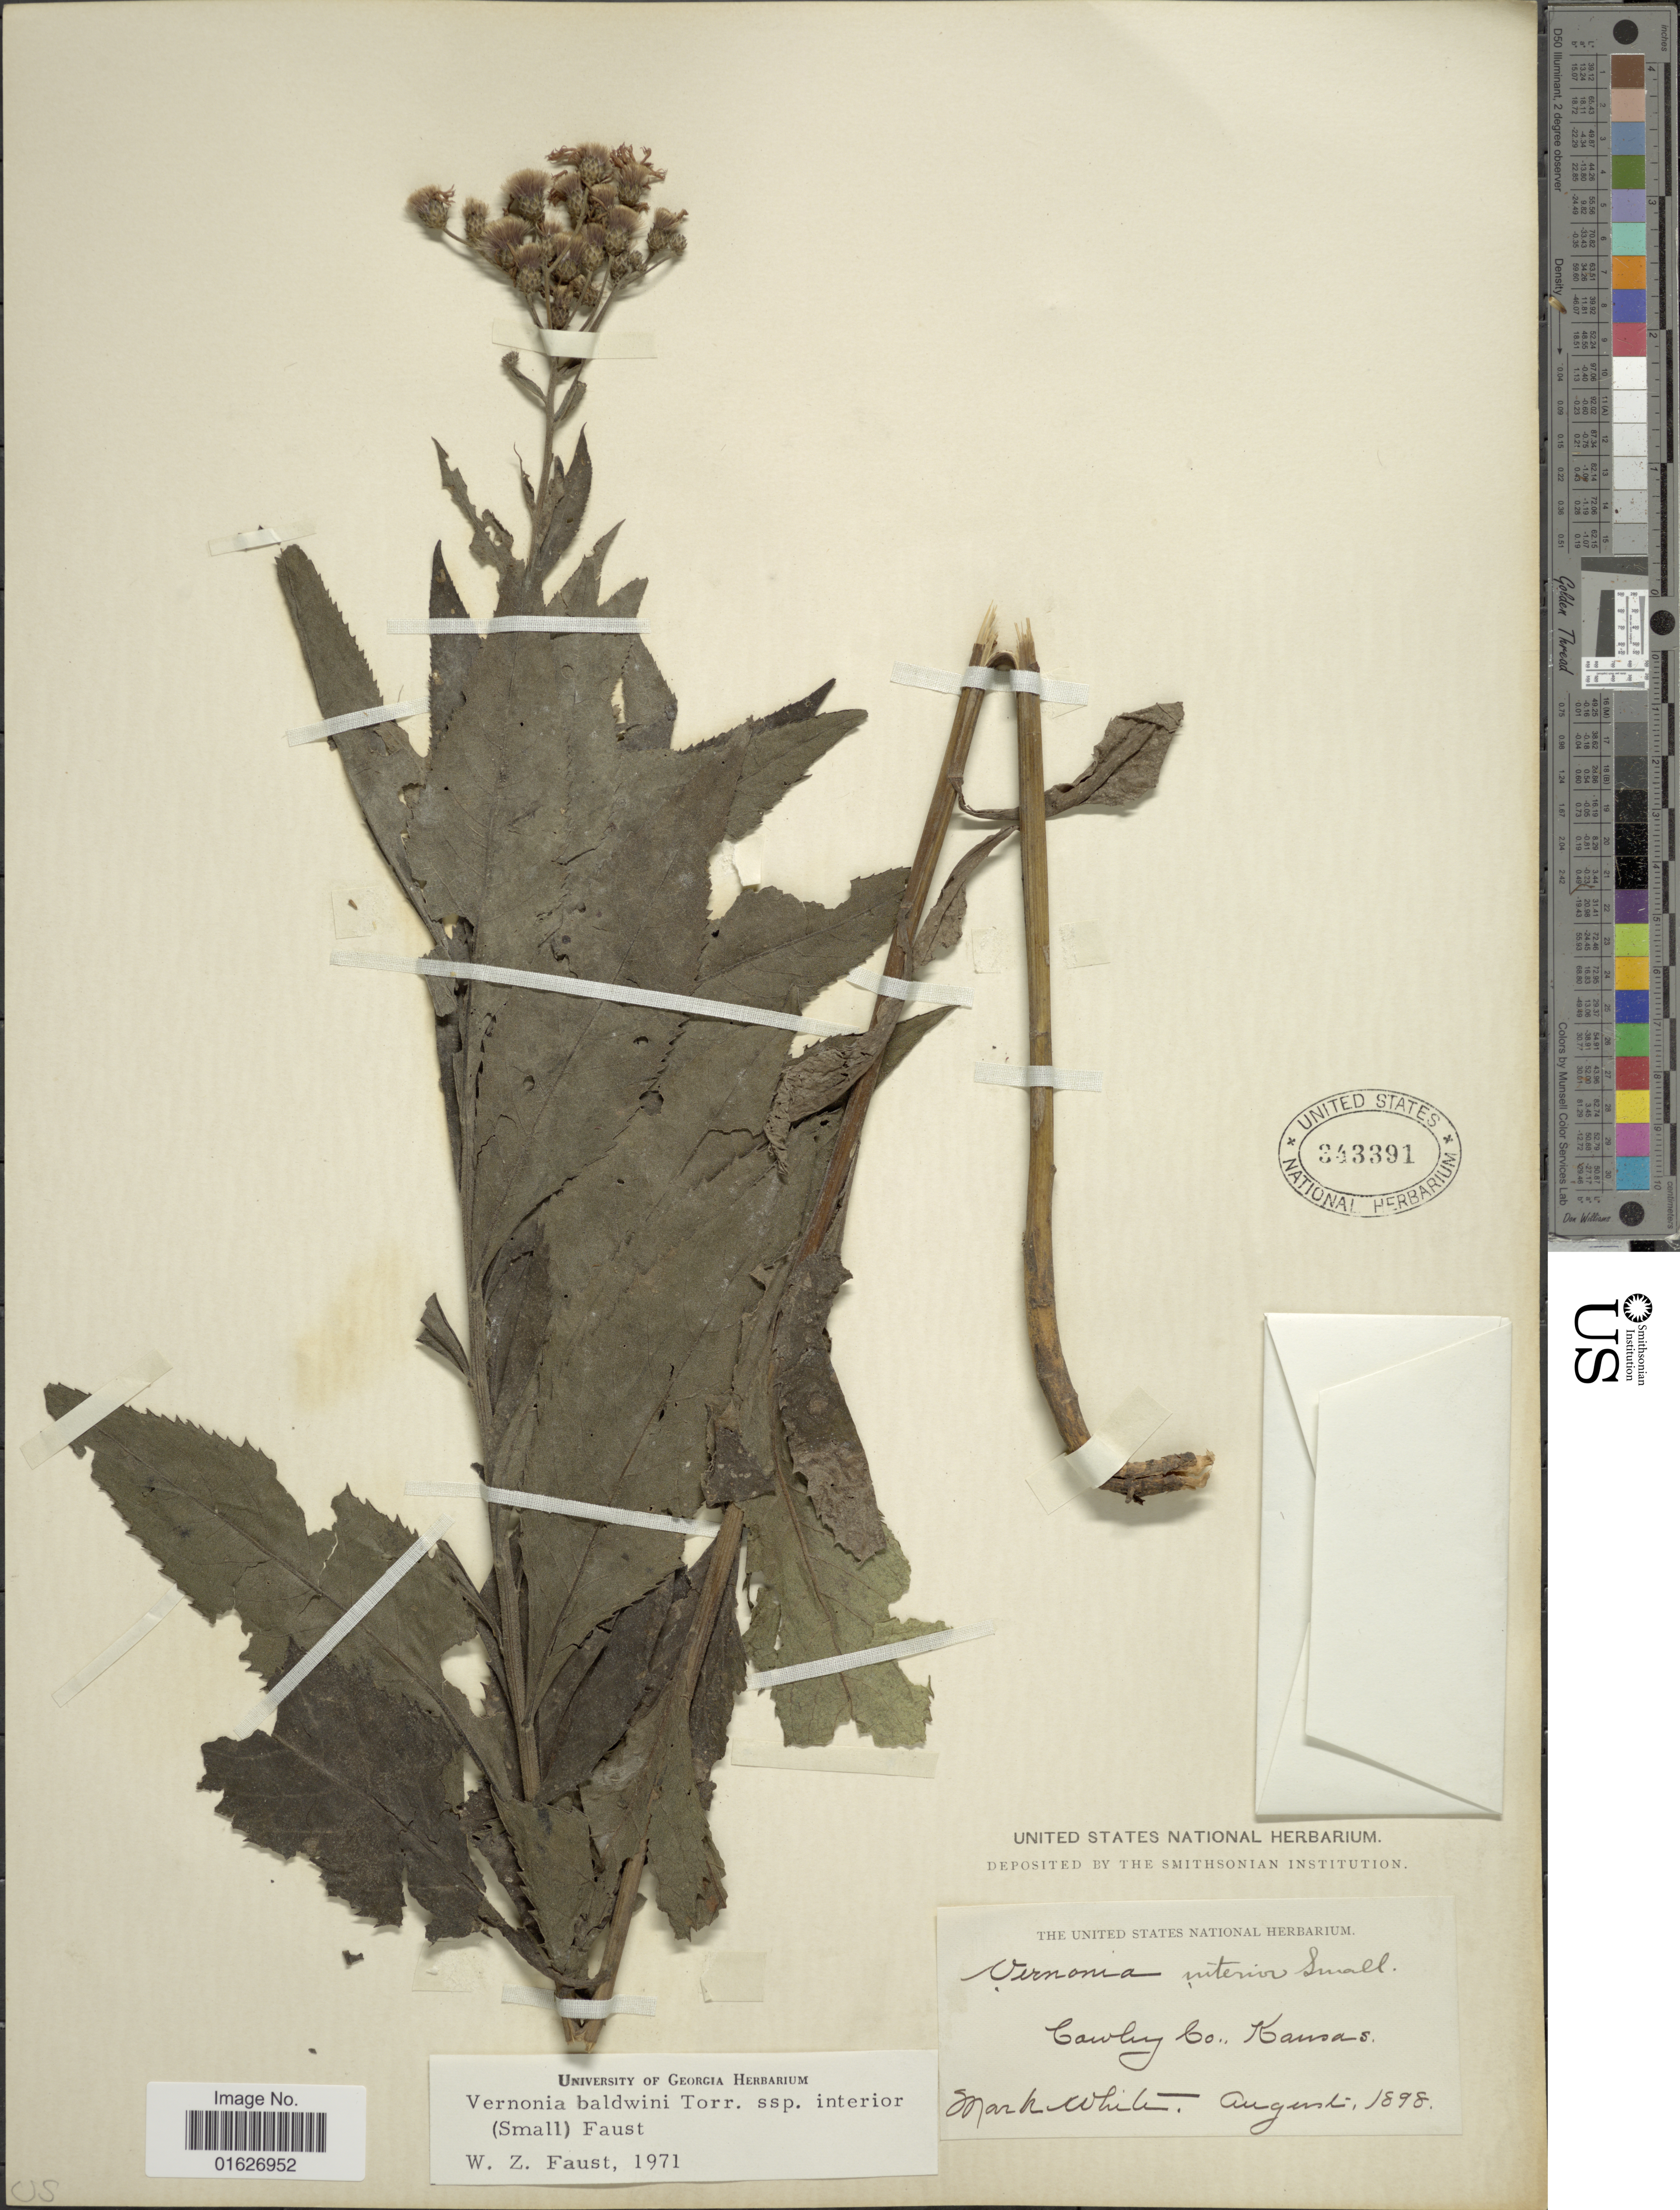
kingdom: Plantae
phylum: Tracheophyta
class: Magnoliopsida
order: Asterales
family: Asteraceae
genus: Vernonia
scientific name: Vernonia baldwinii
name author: Torr.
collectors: M. White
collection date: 1898-08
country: United States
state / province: Kansas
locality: Cowley Co.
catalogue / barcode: US 343391